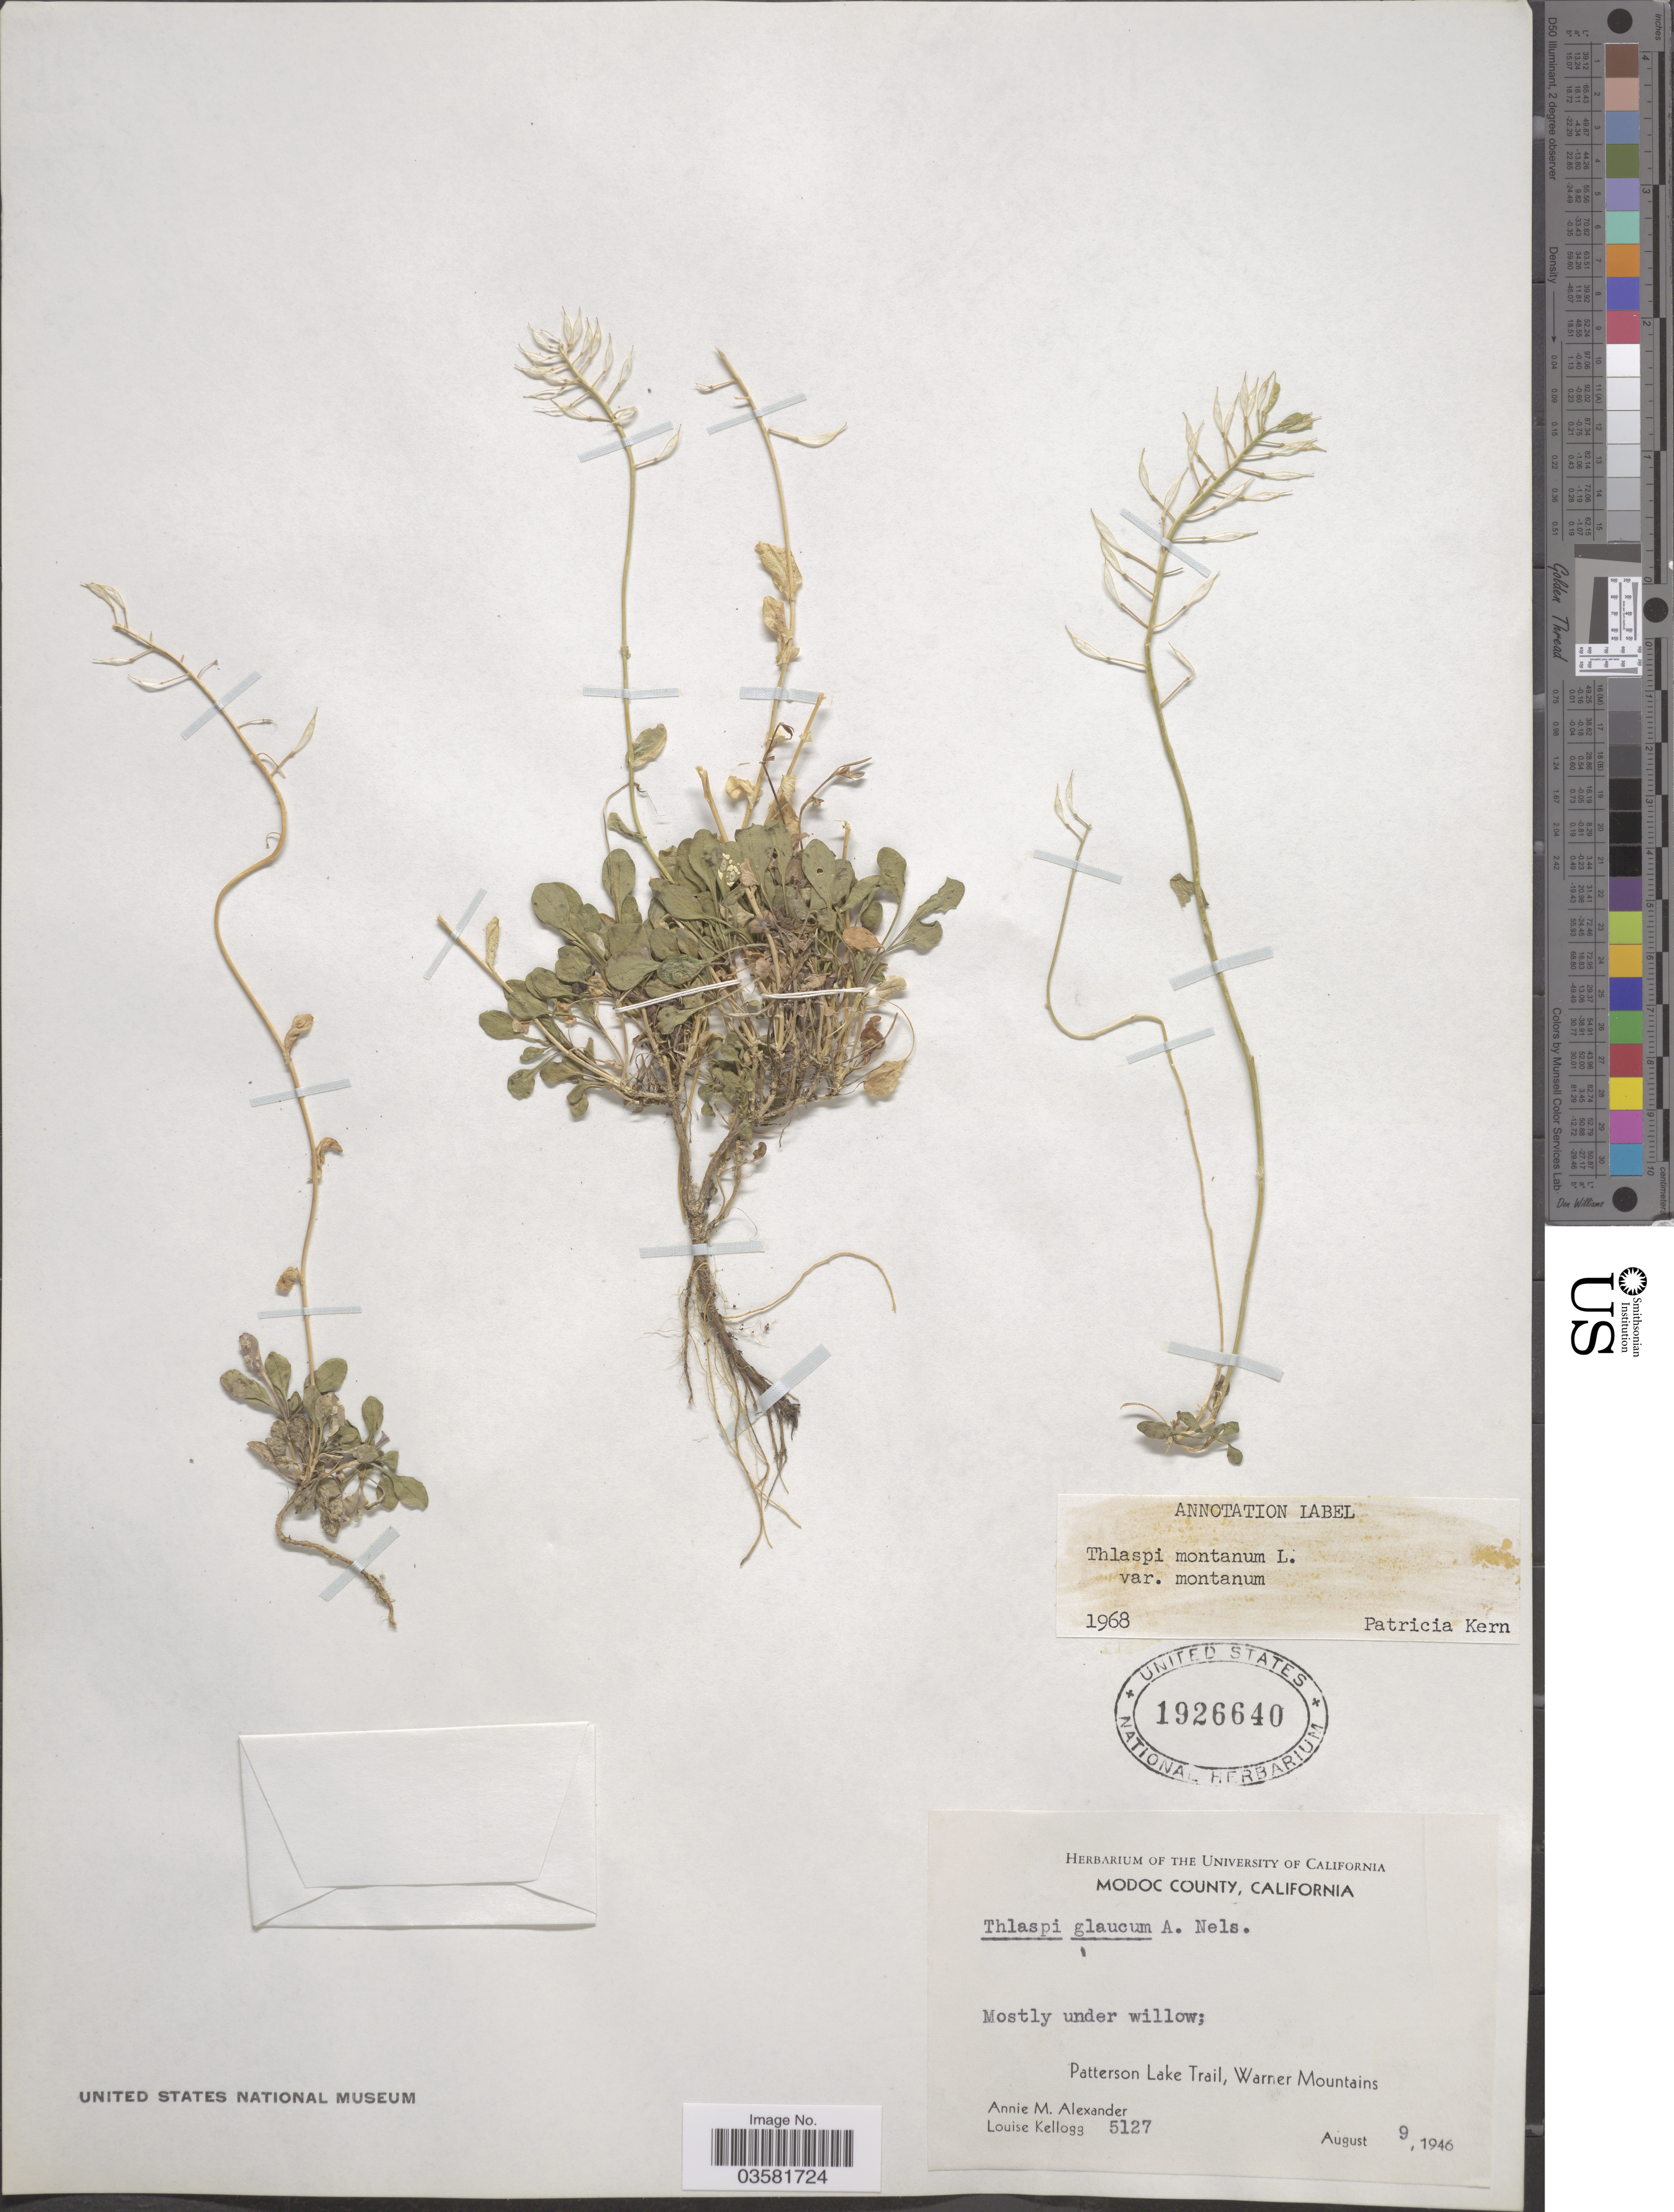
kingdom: Plantae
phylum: Tracheophyta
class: Magnoliopsida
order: Brassicales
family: Brassicaceae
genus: Thlaspi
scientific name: Thlaspi montanum var. montanum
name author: L.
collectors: A. M. Alexander & L. Kellogg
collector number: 5127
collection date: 1946-08-09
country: United States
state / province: California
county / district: Modoc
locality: Modoc County. Patterson Lake Trail, Warner Mountains.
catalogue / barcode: US 1926640